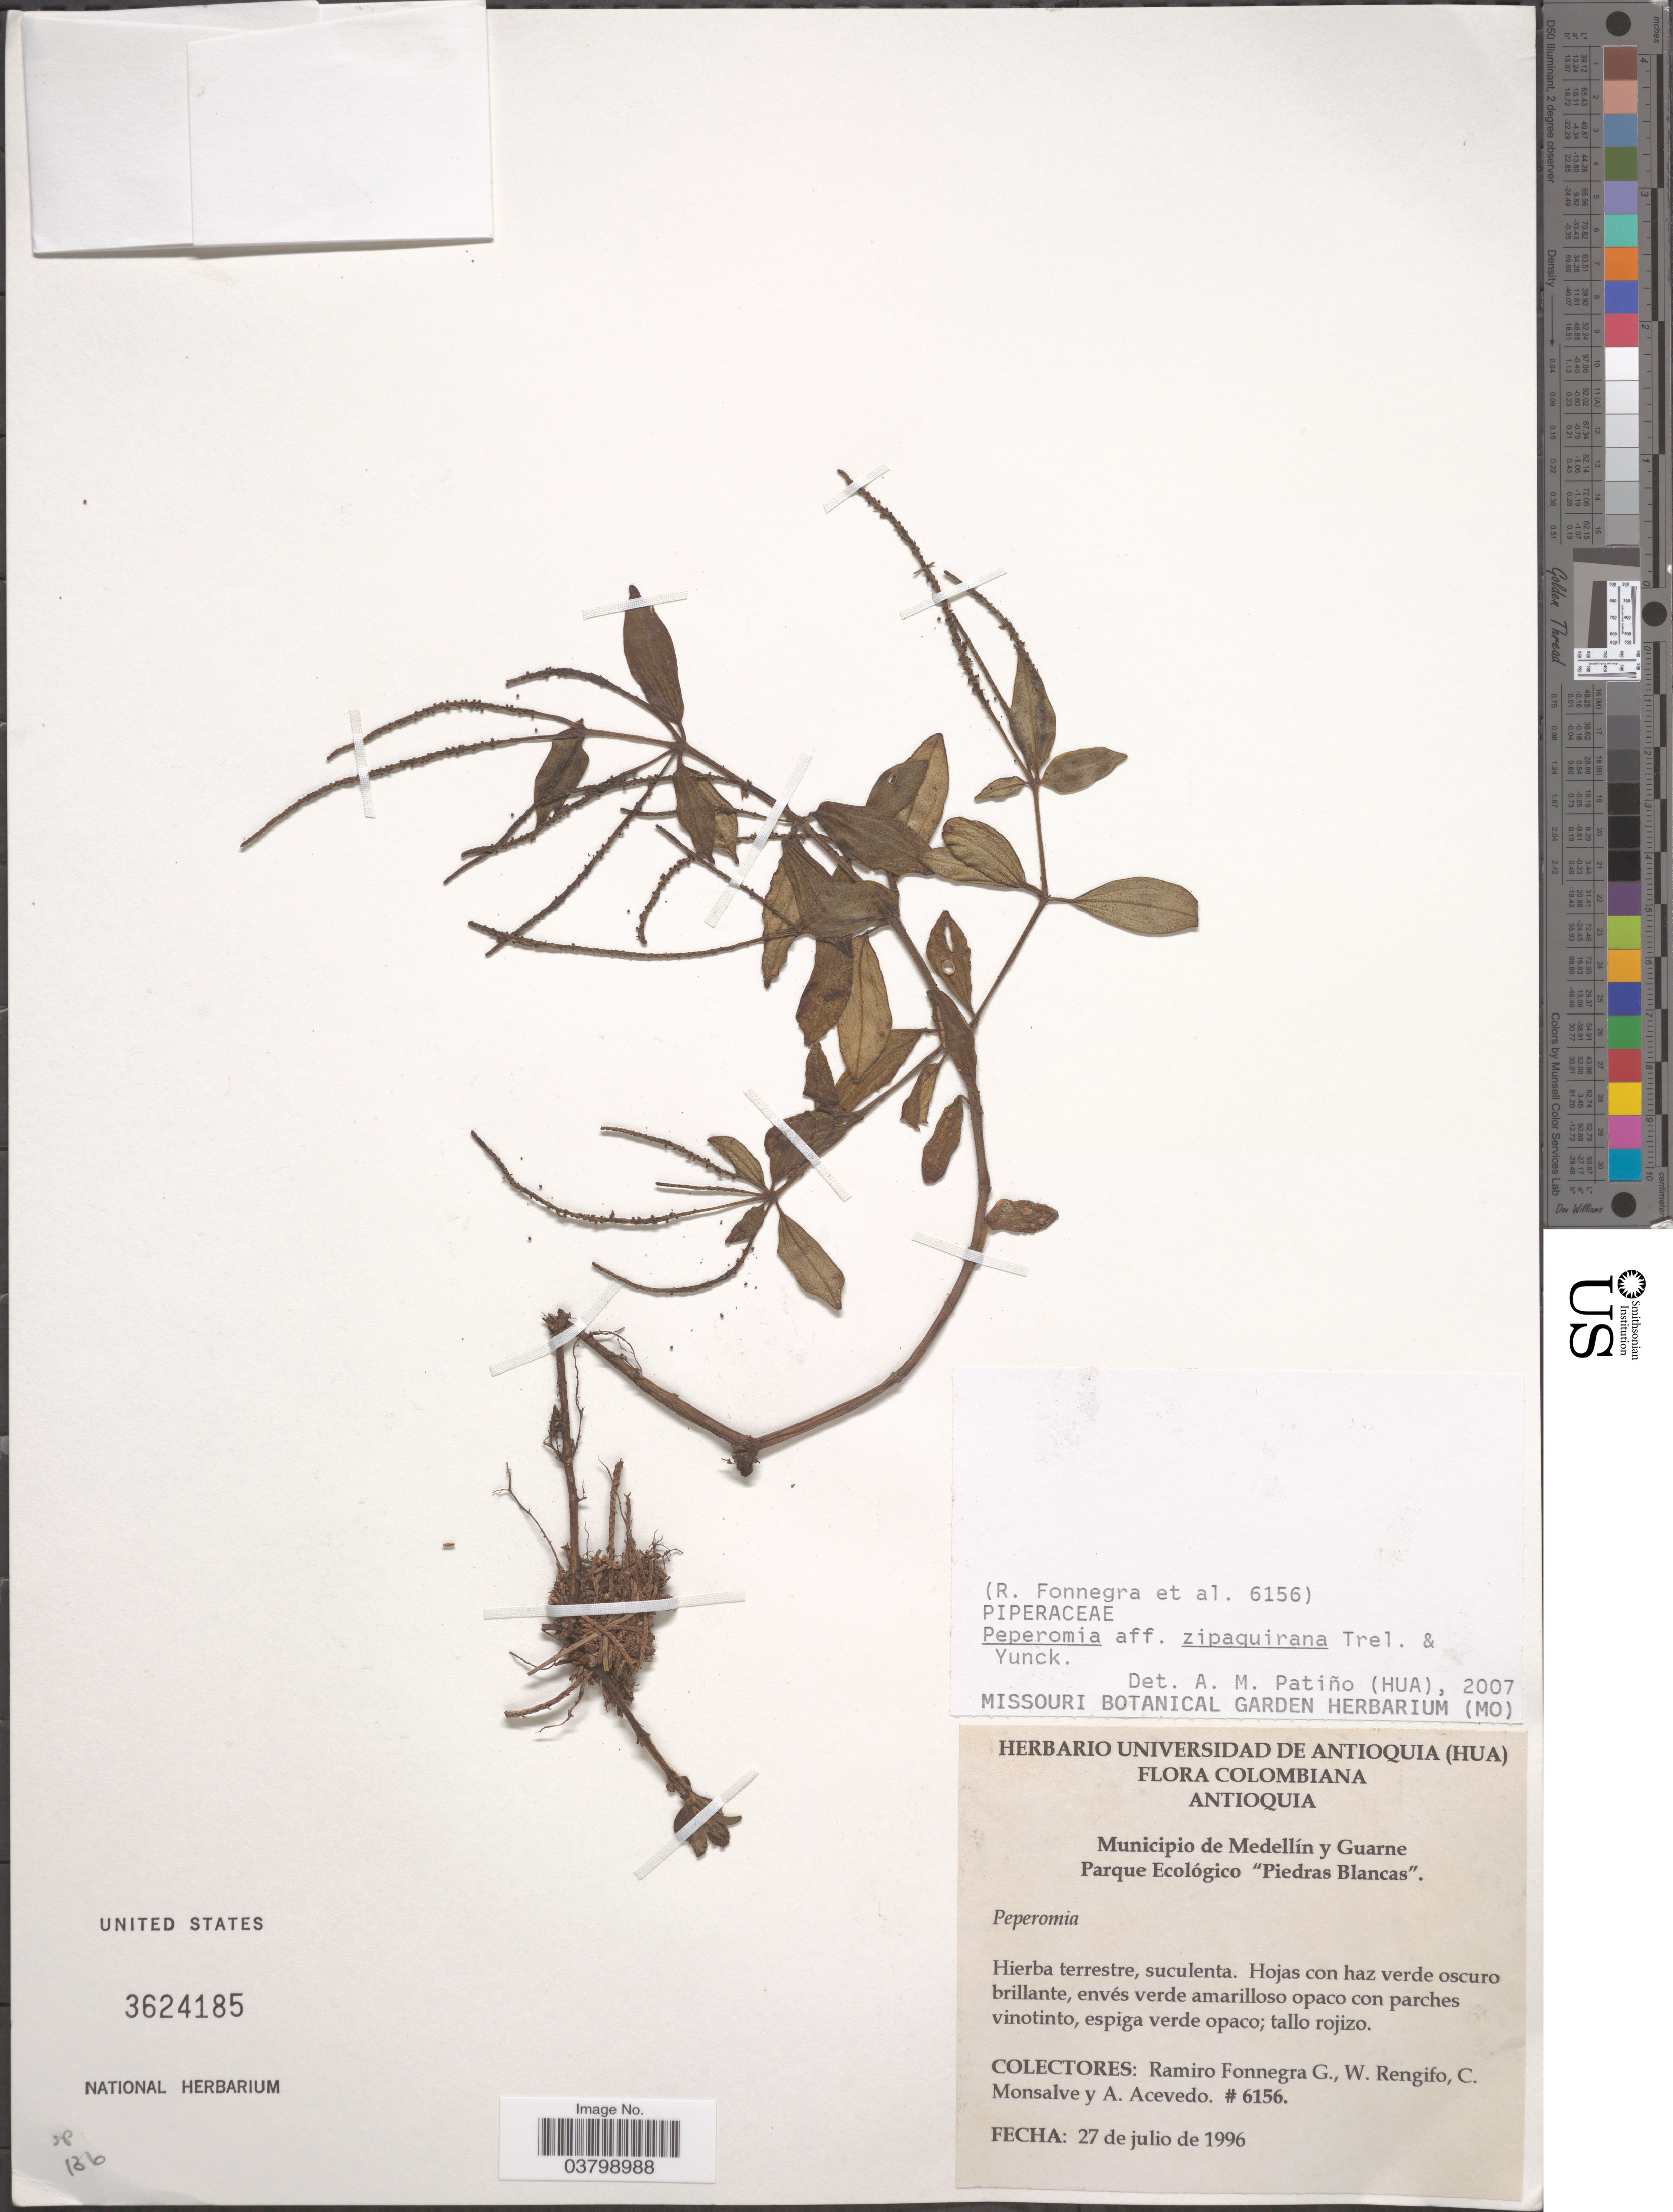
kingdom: Plantae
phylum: Tracheophyta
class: Magnoliopsida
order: Piperales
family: Piperaceae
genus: Peperomia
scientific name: Peperomia zipaquirana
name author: Trel. & Yunck.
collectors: R. Fonnegra G., W. Rengifo, C. Monsalve & A. Acevedo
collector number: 6156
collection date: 1996-07-27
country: Colombia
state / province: Antioquia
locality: Municipio de Medellín y Guarne. Parque Ecológico "Piedras Blancas".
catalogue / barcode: US 3624185